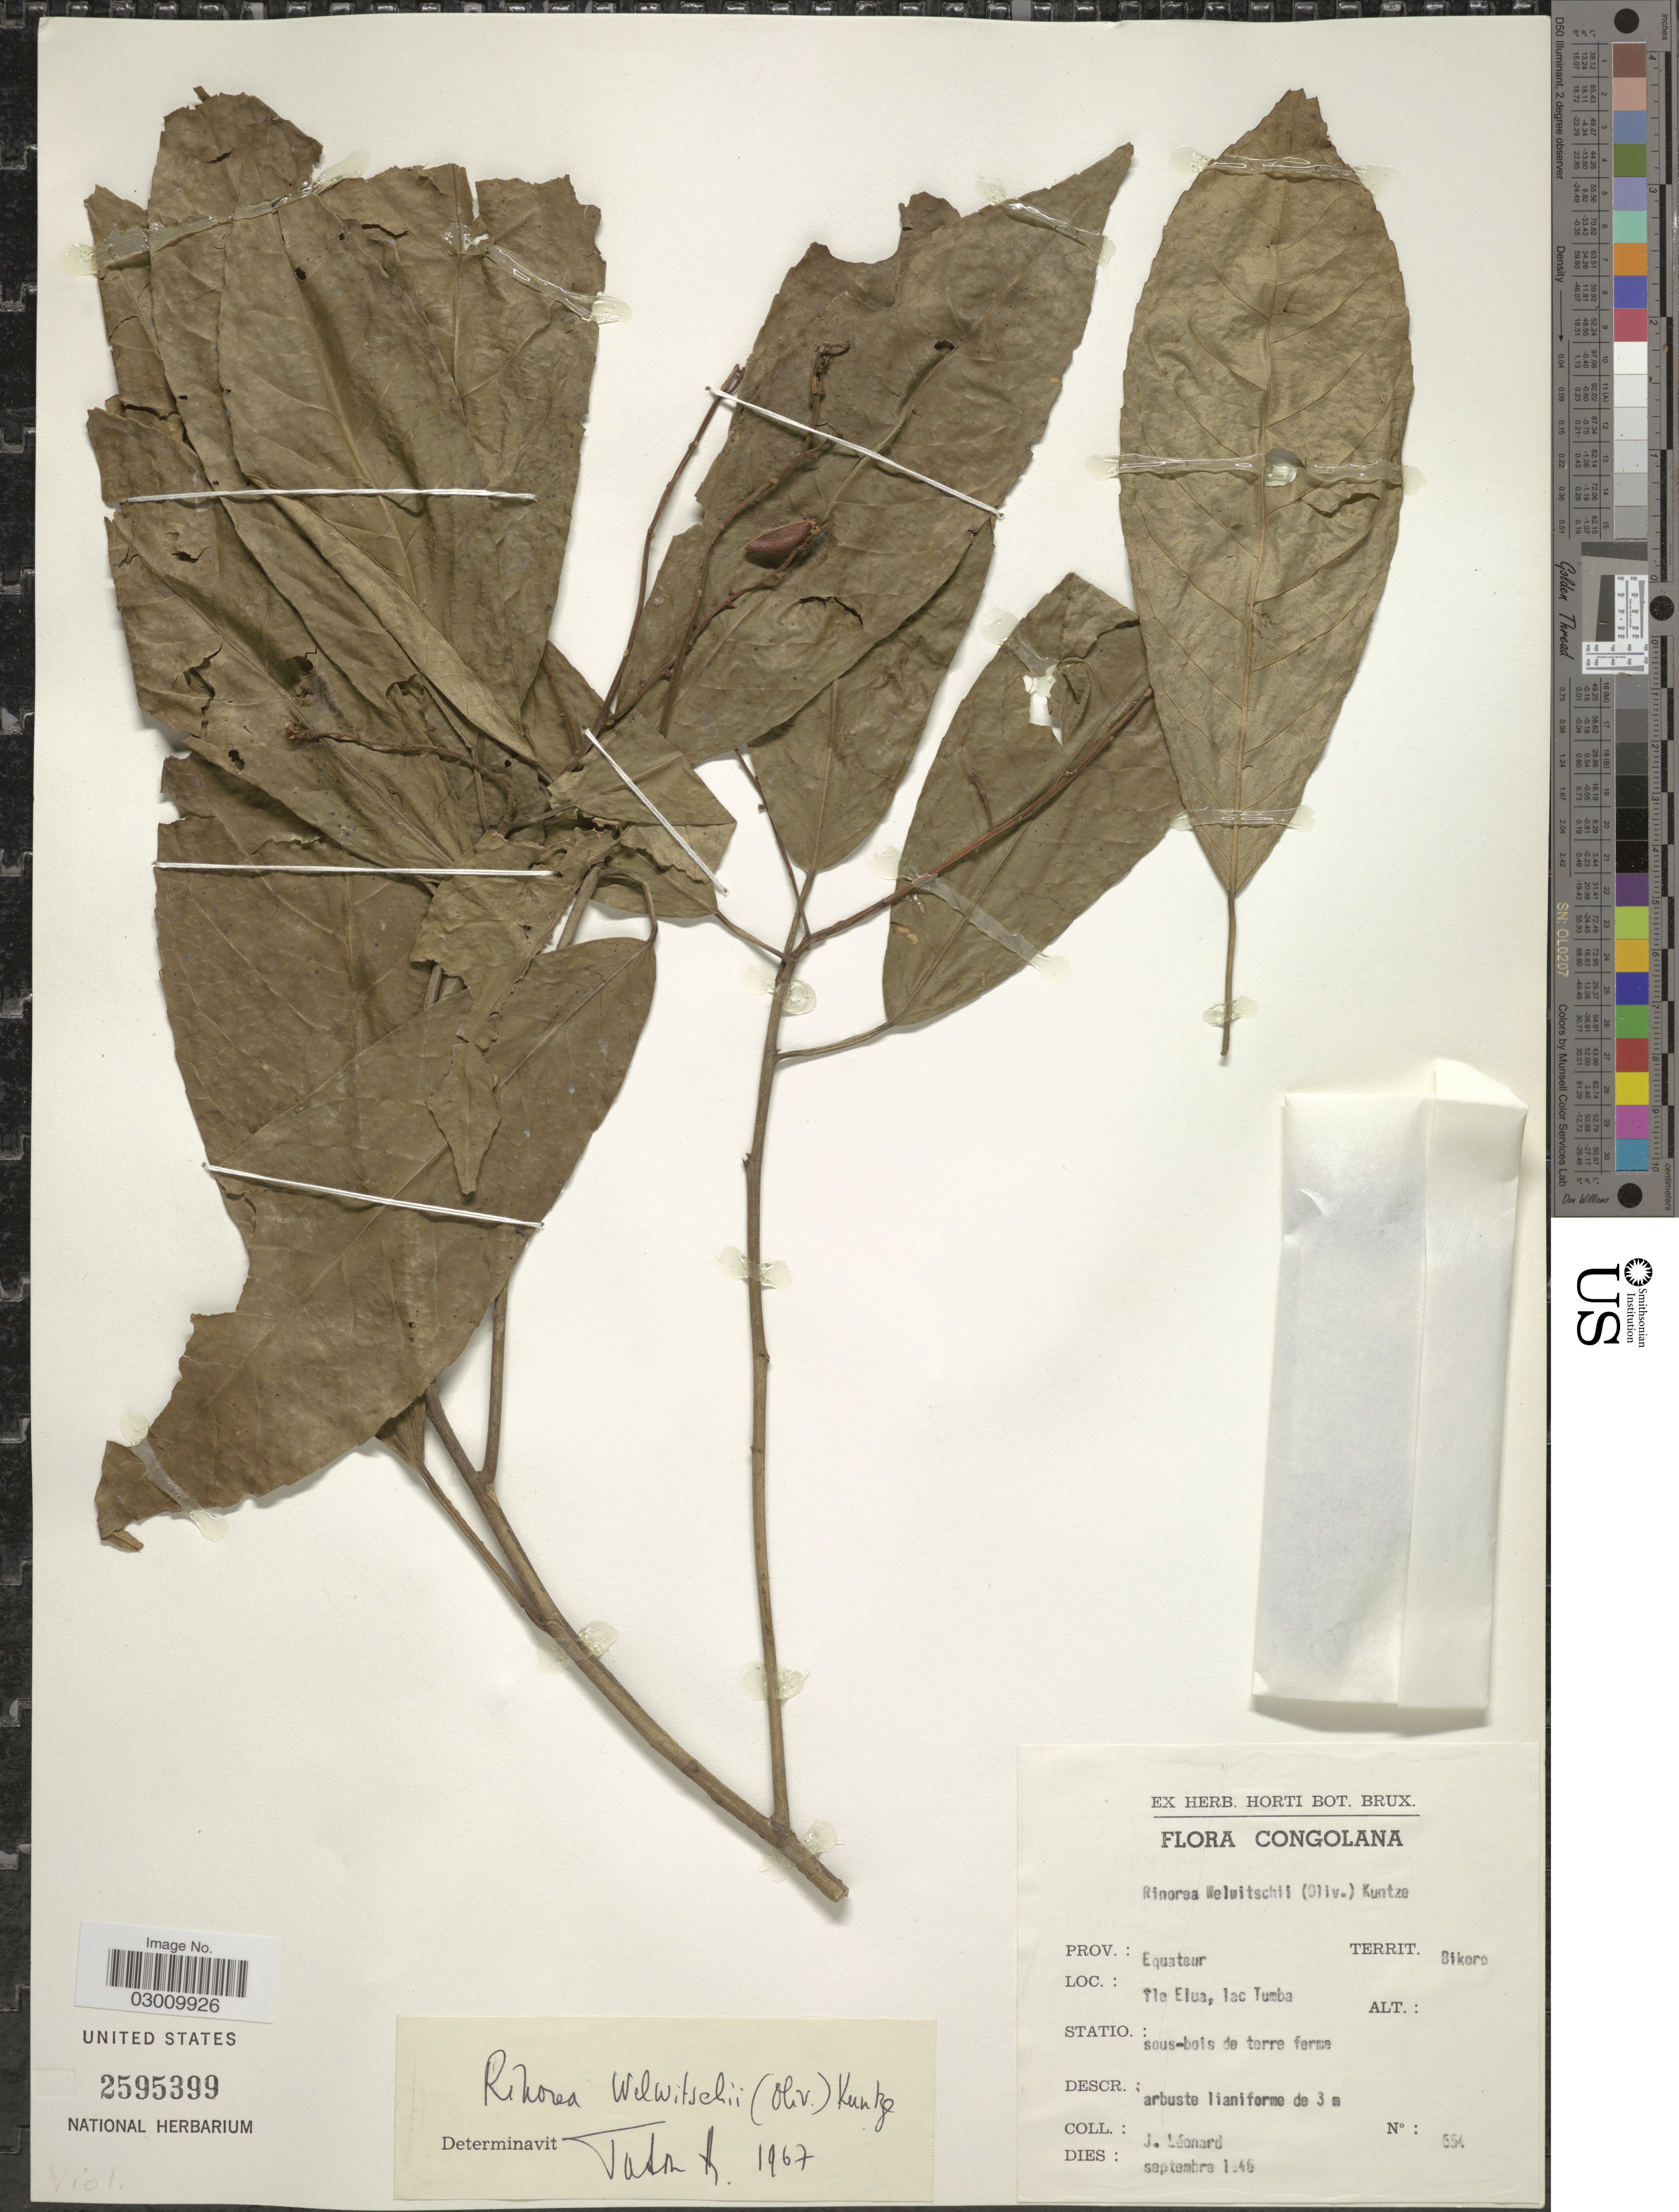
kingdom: Plantae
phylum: Tracheophyta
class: Magnoliopsida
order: Malpighiales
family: Violaceae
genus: Rinorea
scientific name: Rinorea welwitschii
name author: (Oliv.) Kuntze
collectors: J. Leonard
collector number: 654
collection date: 1946-09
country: Congo, Democratic Republic of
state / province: Equateur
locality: Congolana. Territ. Bikoro. île Elua, lac Tumba.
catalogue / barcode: US 2595399